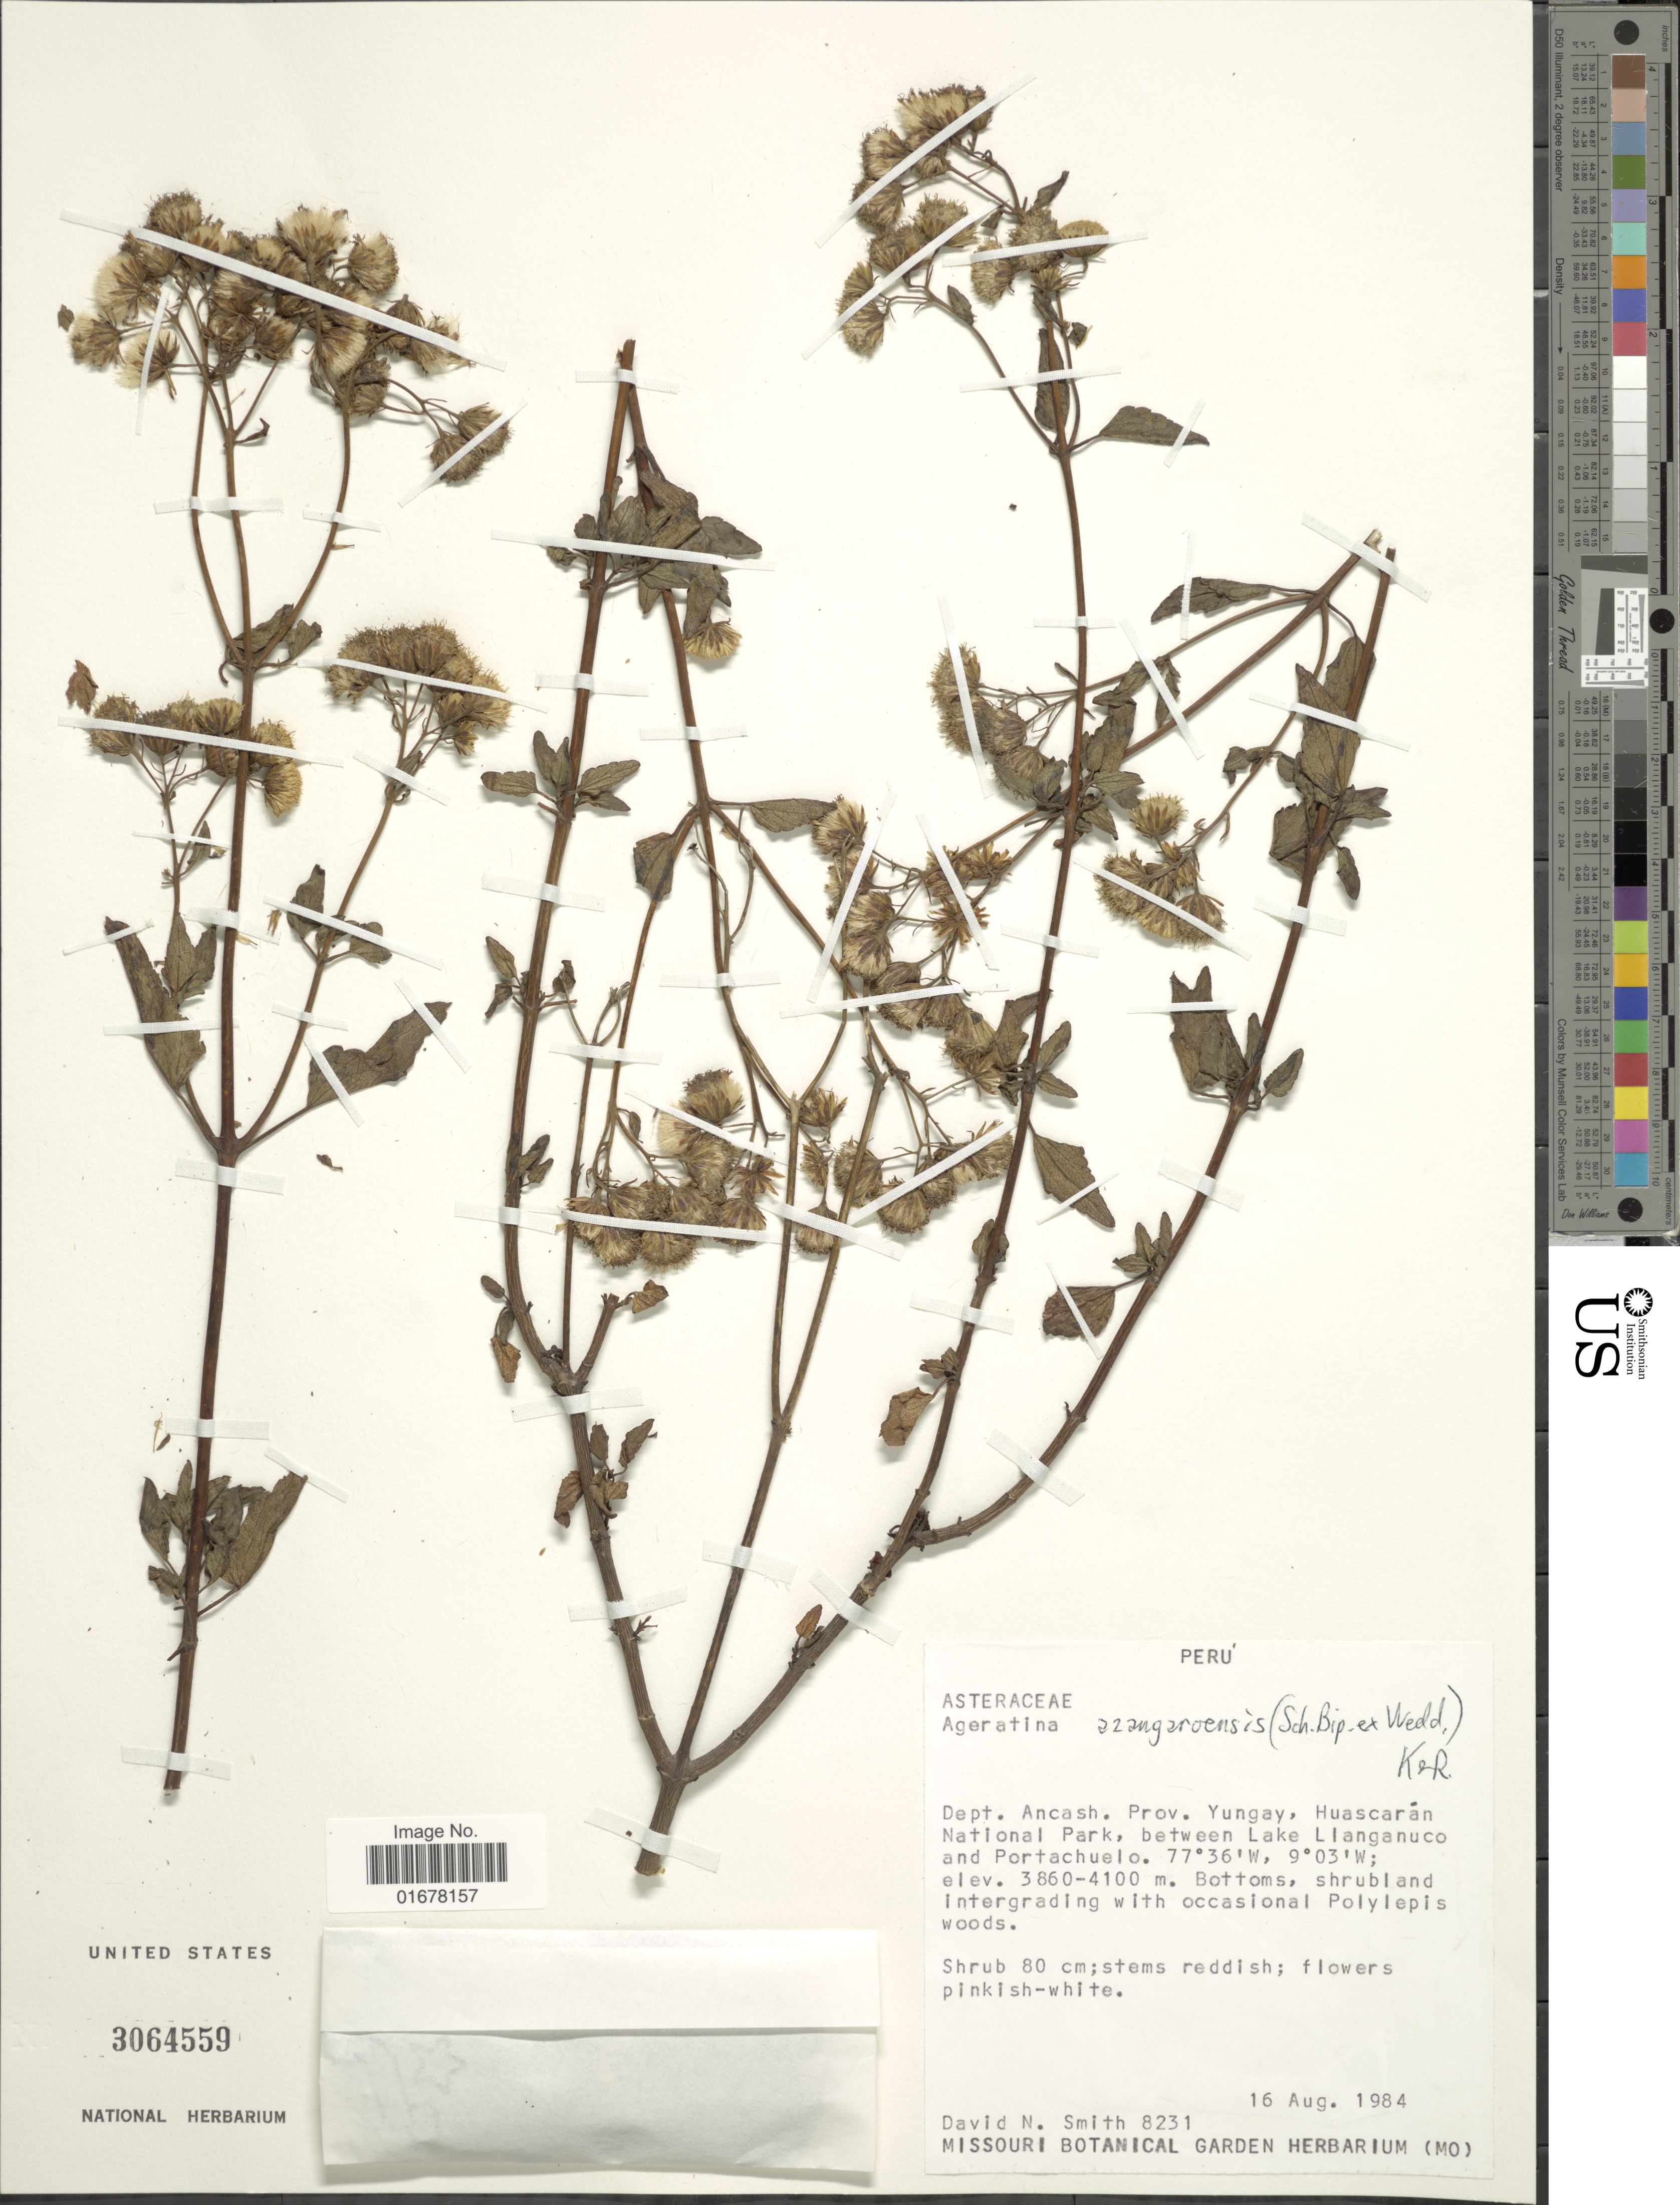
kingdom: Plantae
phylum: Tracheophyta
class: Magnoliopsida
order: Asterales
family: Asteraceae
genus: Ageratina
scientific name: Ageratina azangaroensis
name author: (Sch. Bip. ex Wedd.) R.M. King & H. Rob.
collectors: D. Smith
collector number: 8231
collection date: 1984-08-16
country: Peru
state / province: Ancash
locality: Dept. Ancash, Prov. Yungay, Huascaran, National Park, between Lake Llanganuco and Portachuelo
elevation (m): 3860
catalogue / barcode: US 3064559